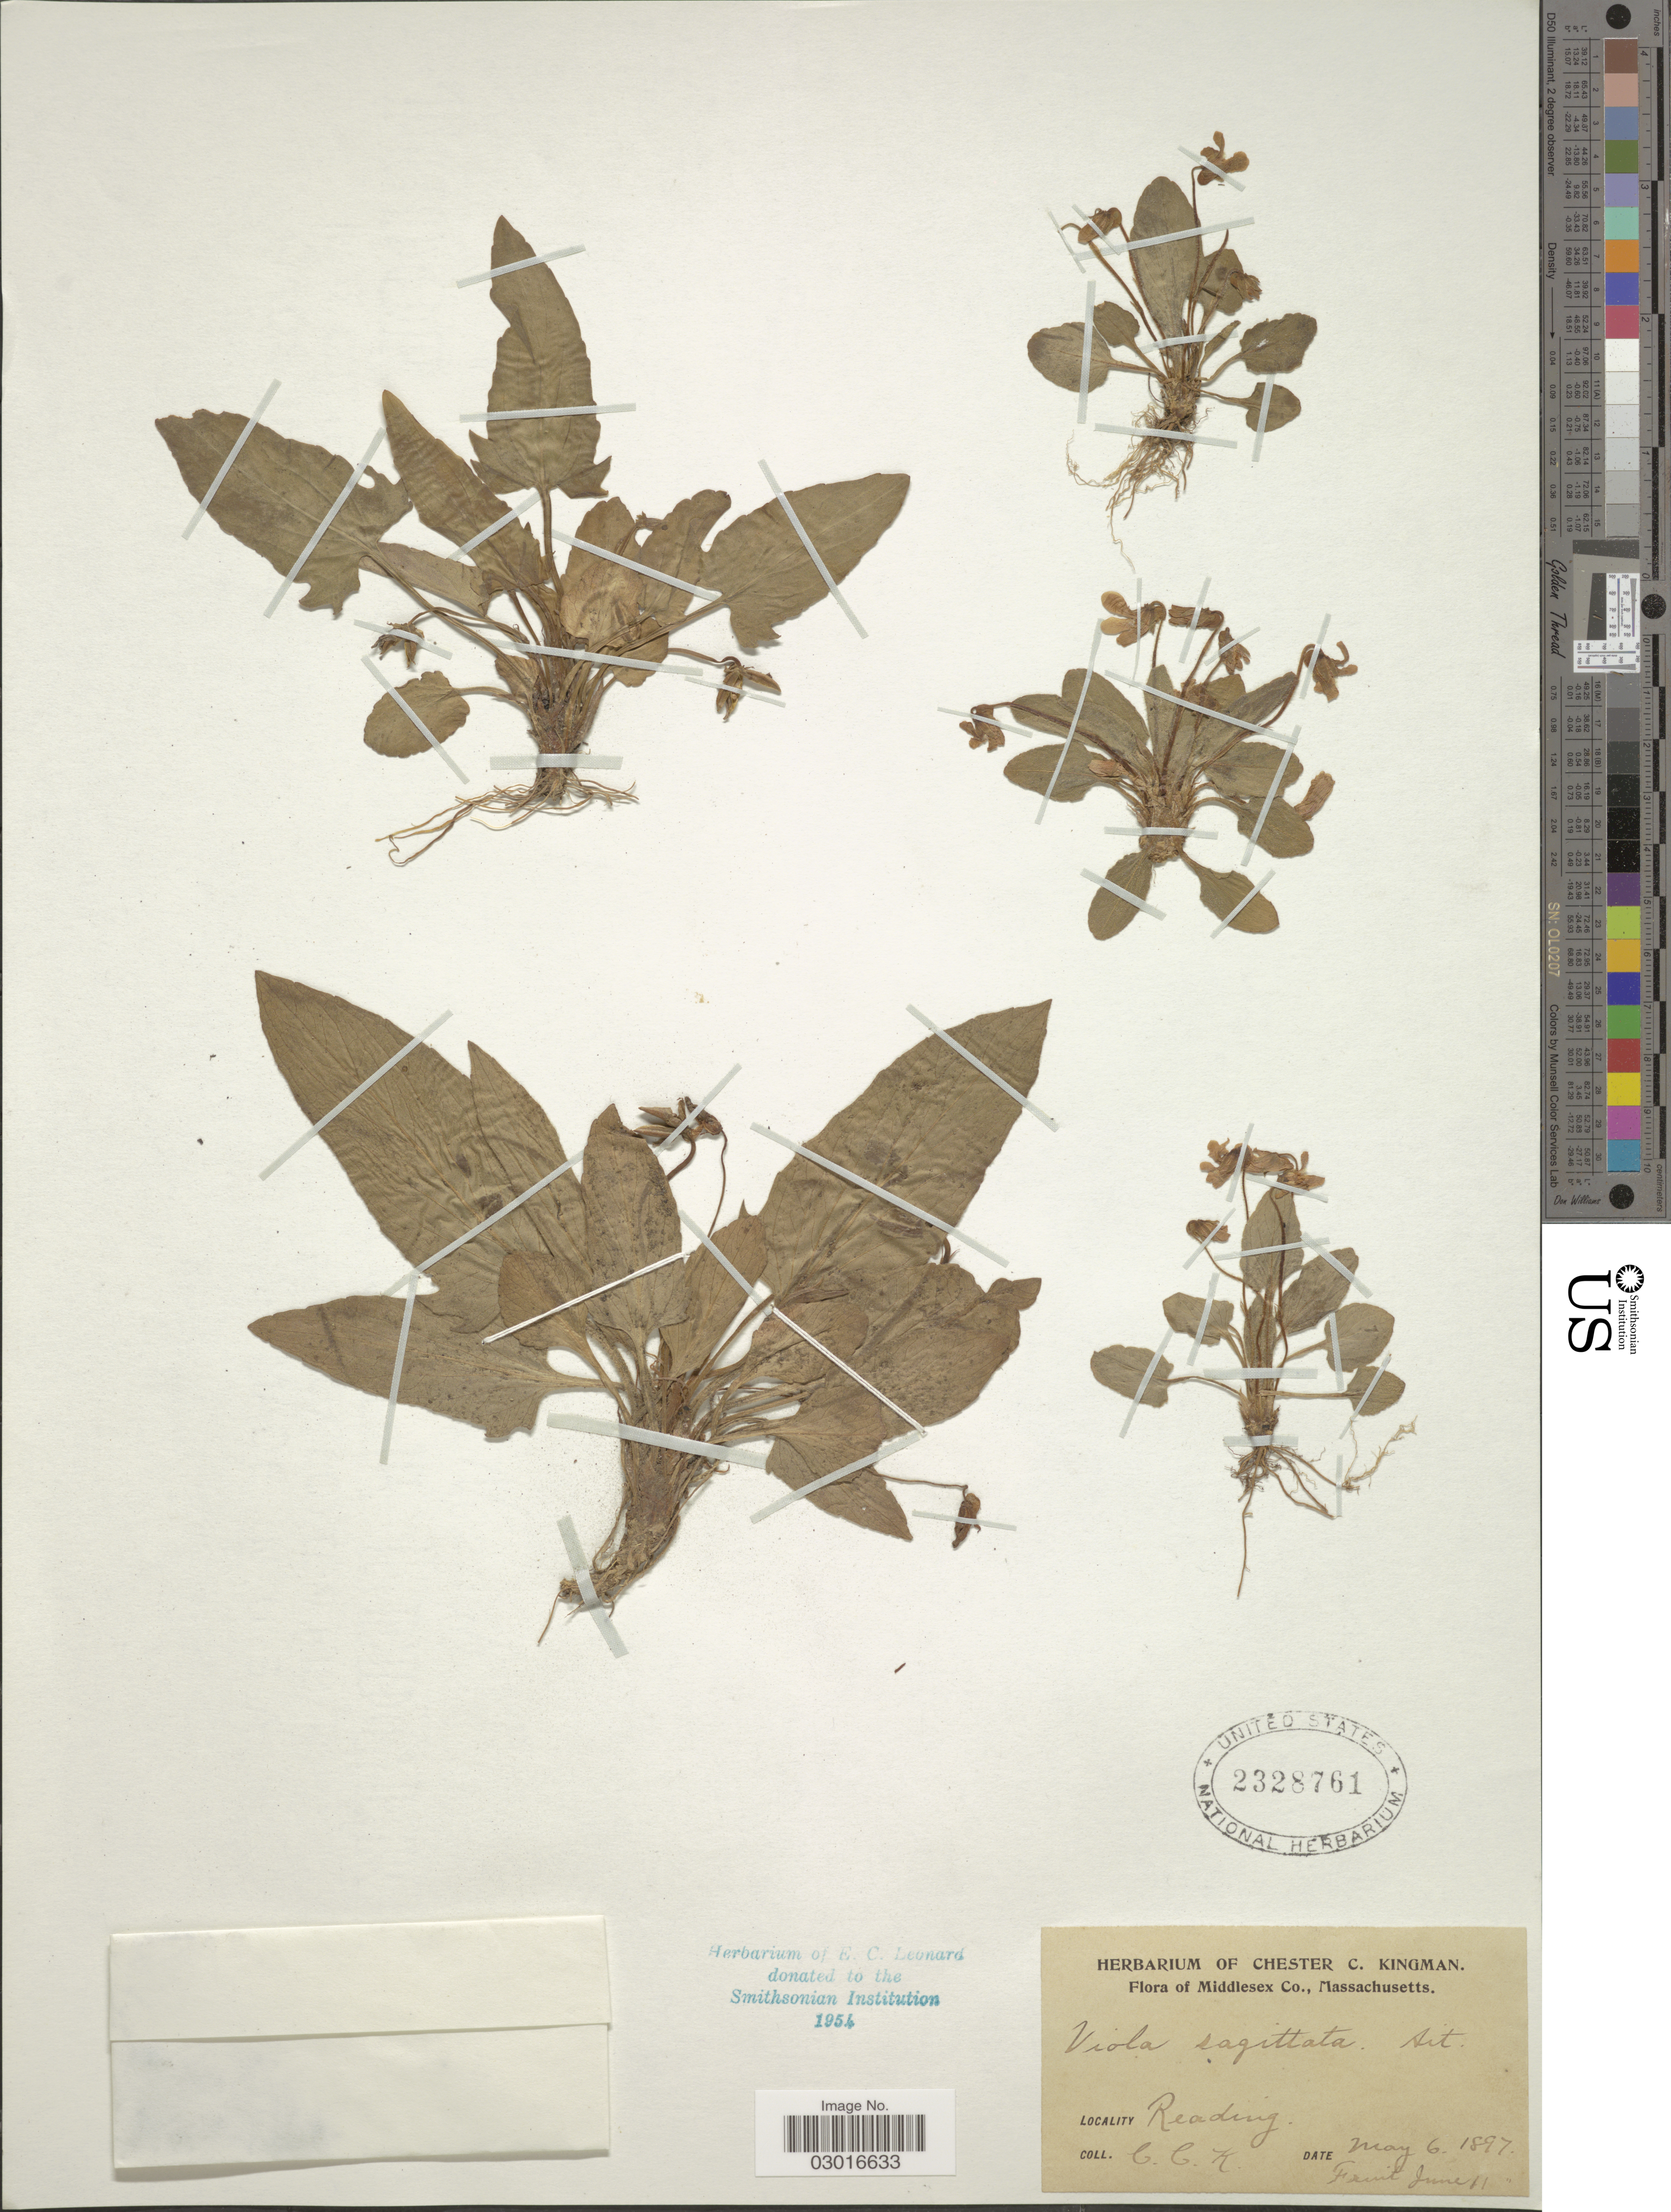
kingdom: Plantae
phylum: Tracheophyta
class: Magnoliopsida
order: Malpighiales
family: Violaceae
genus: Viola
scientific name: Viola sagittata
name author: Aiton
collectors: C. Kingman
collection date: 1897-05-06/1897-06-11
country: United States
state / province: Massachusetts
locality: Middlesex Co. Reading.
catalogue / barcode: US 2328761